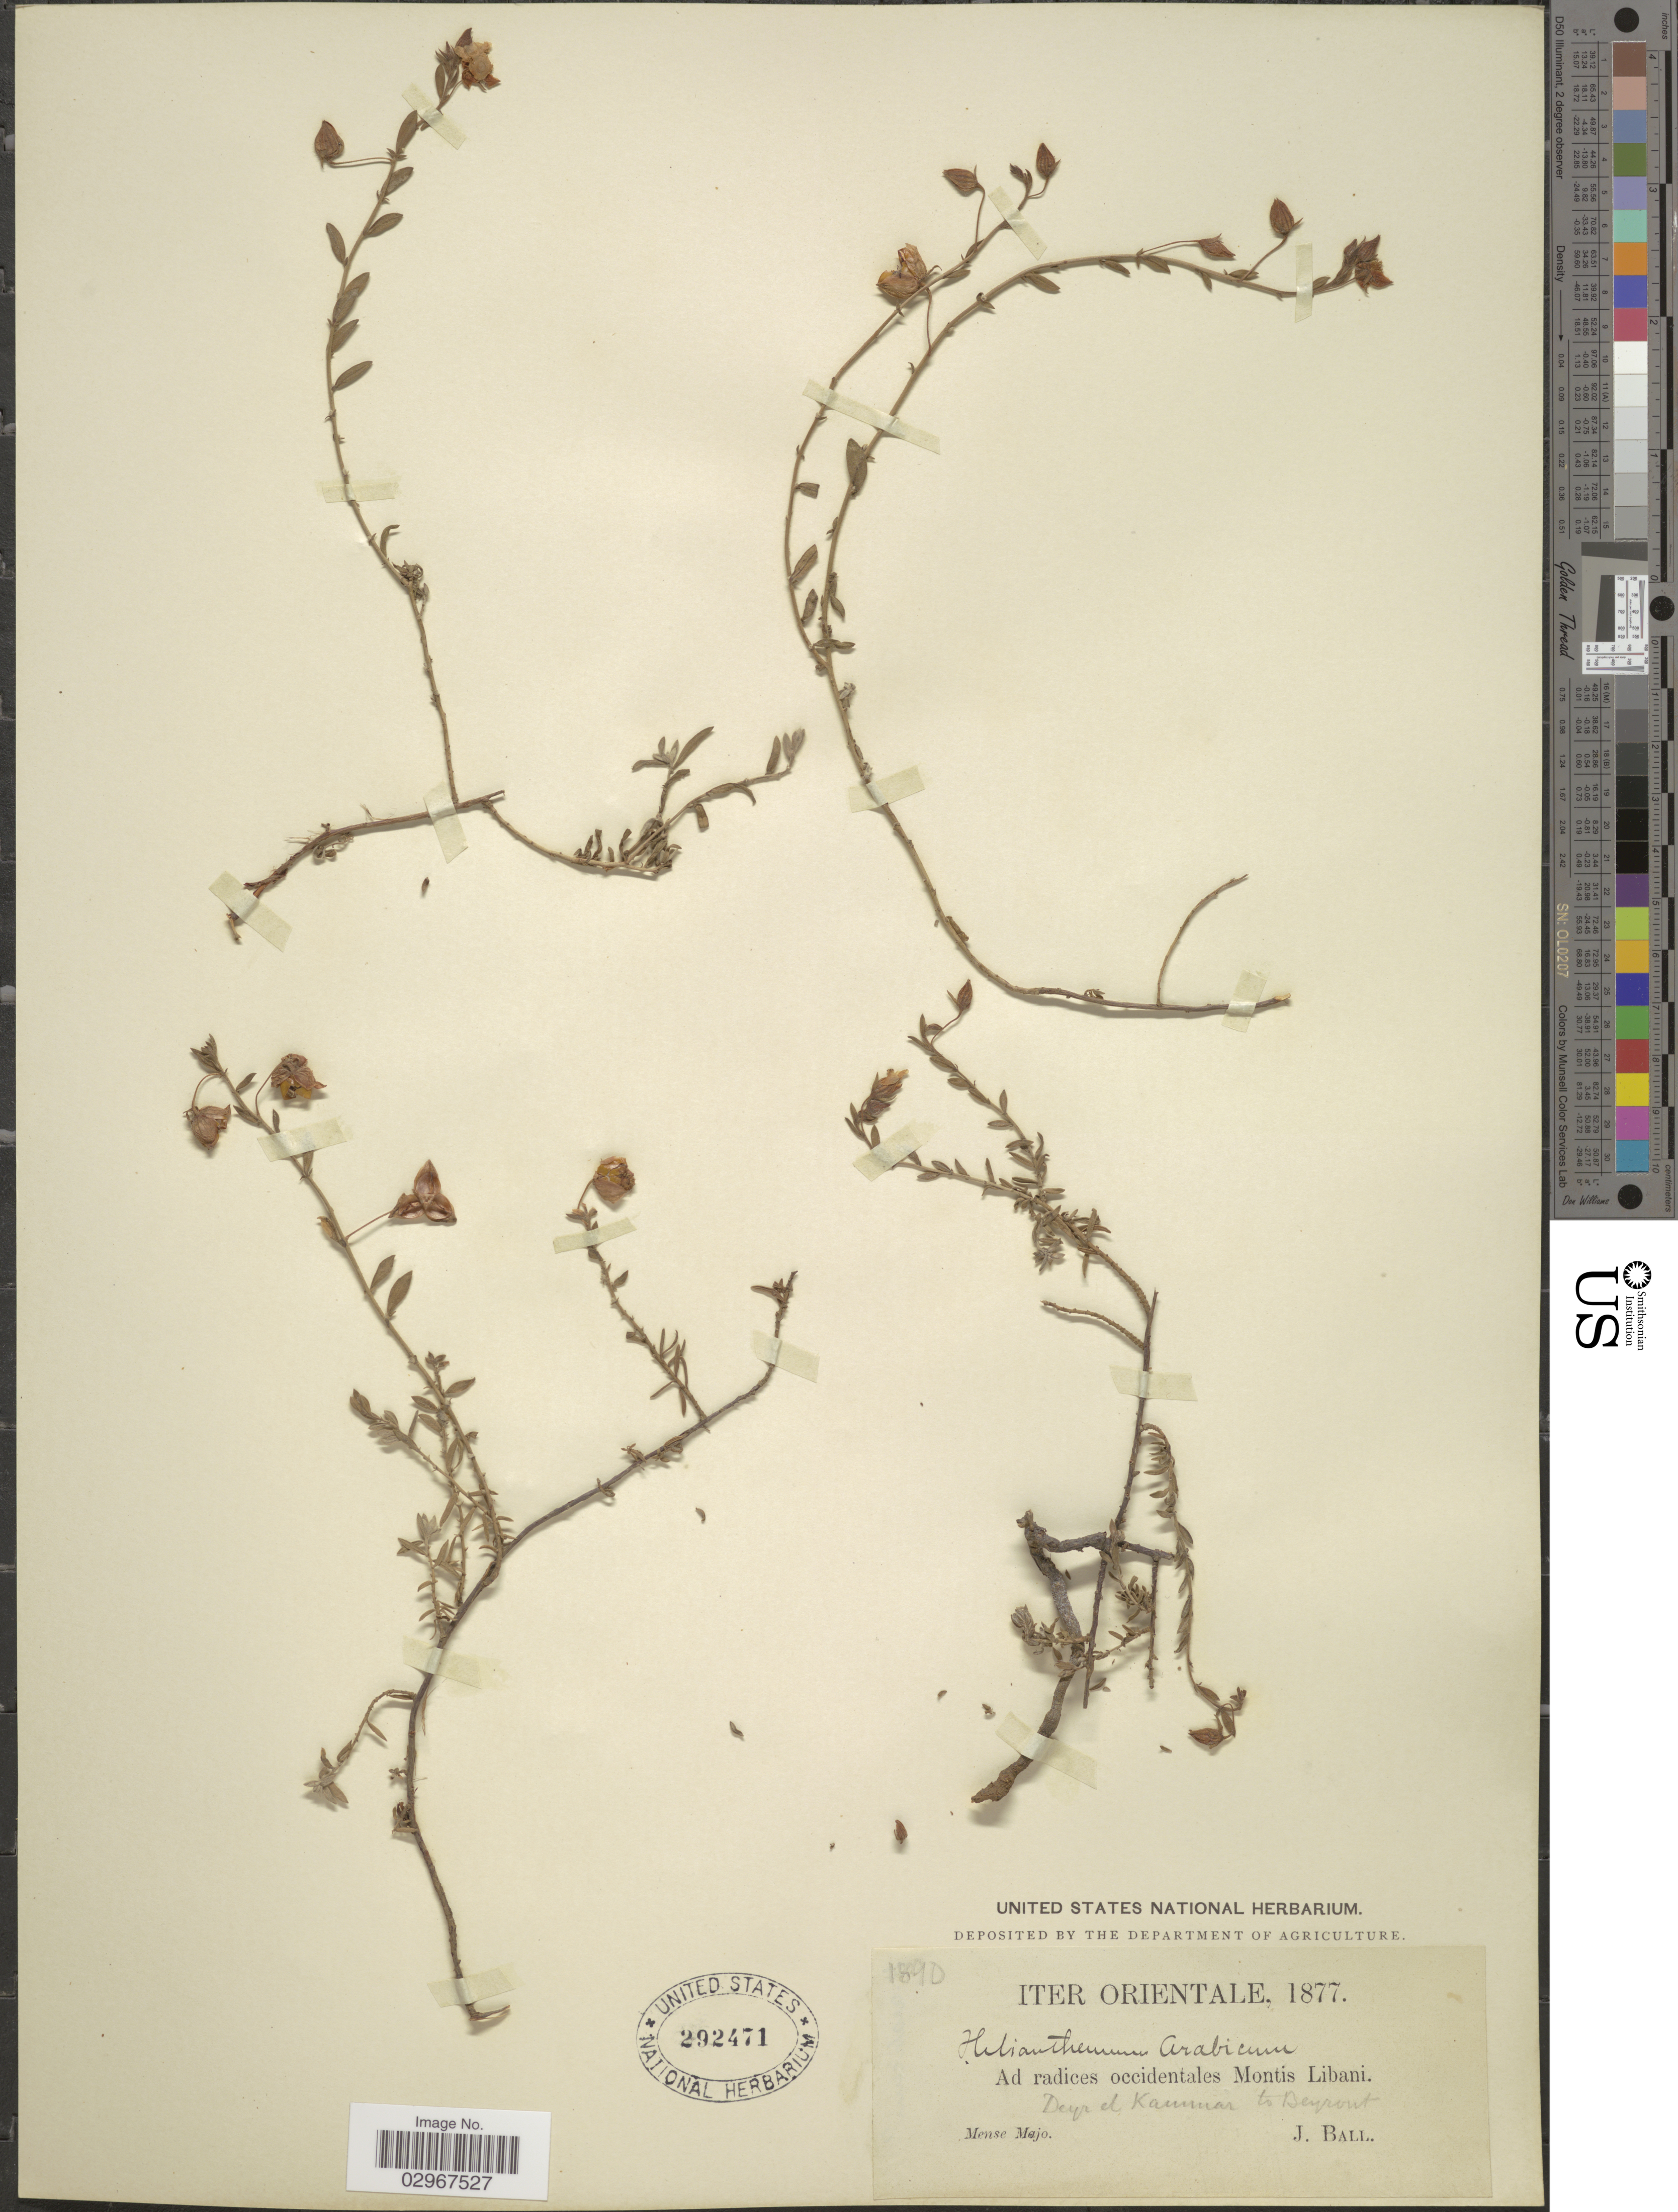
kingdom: Plantae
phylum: Tracheophyta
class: Magnoliopsida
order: Malvales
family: Cistaceae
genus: Fumana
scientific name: Fumana arabica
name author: (L.) Spach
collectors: J. Ball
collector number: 1890?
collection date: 1877-05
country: Lebanon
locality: Iter Orientale. Ad radices occidentales Montis Libani. Deyr el Kamunar [Deir al kamar] to Beyrout. [Beirout]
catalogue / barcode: US 292471